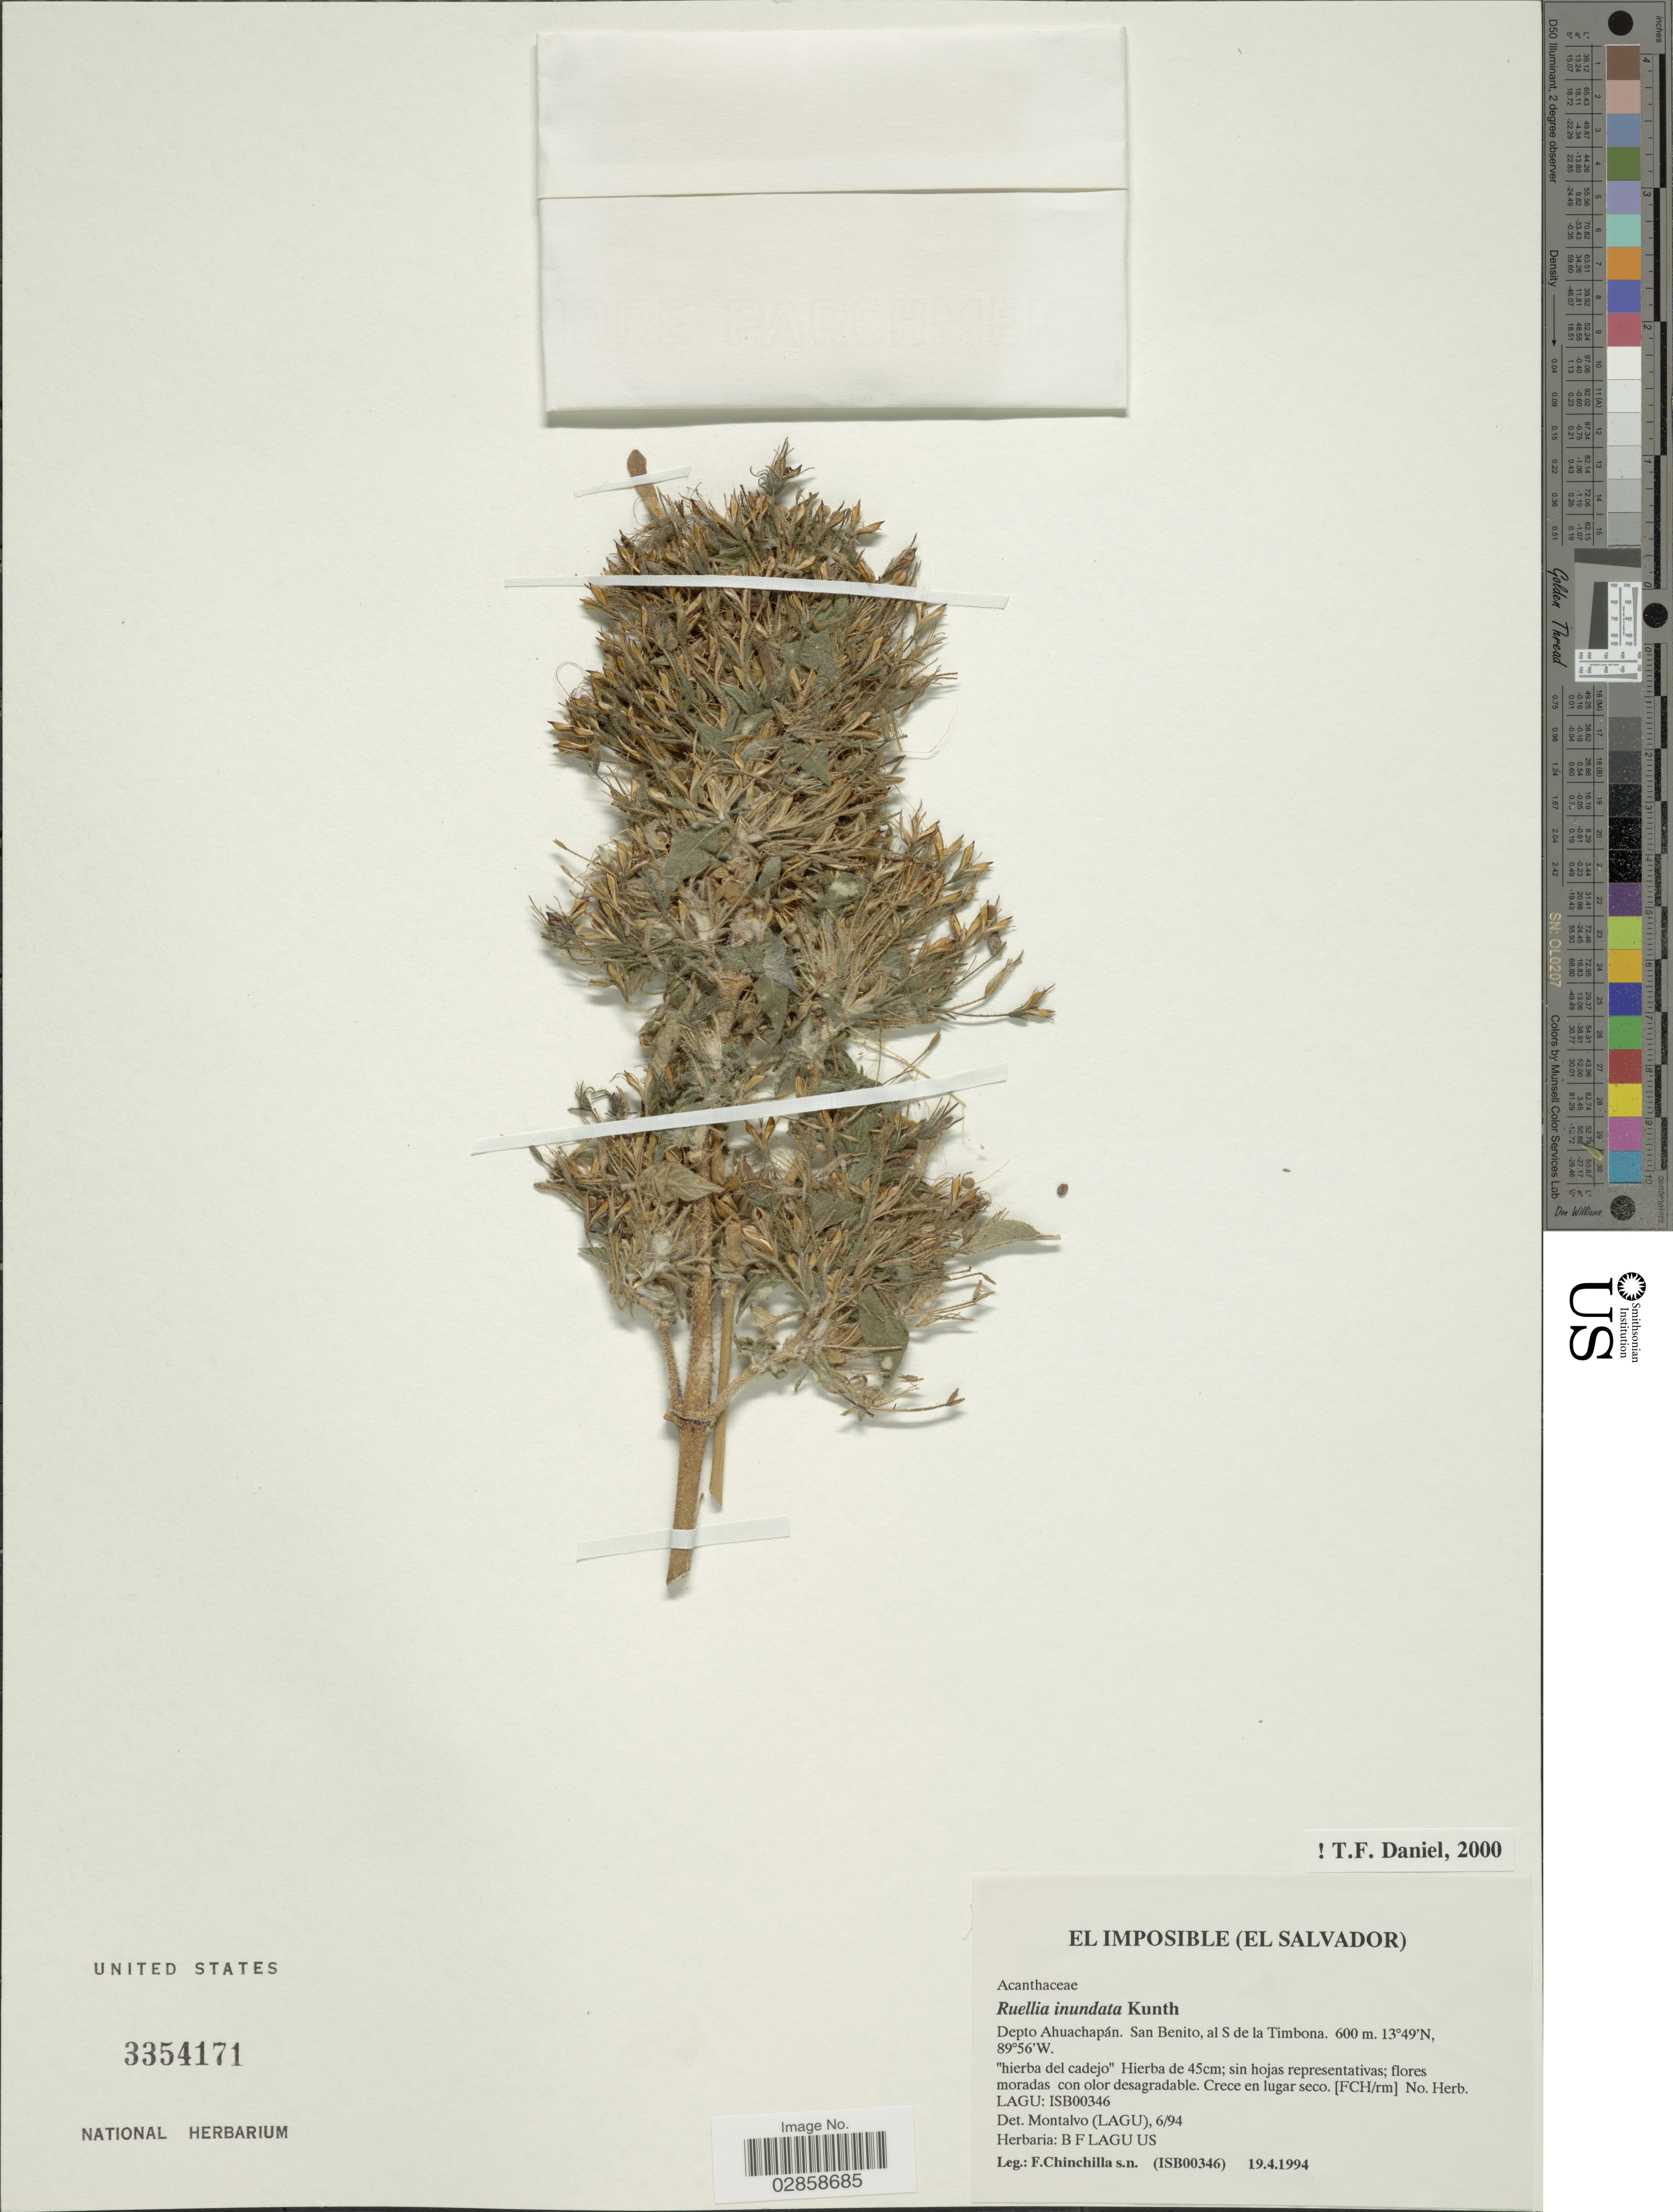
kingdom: Plantae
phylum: Tracheophyta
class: Magnoliopsida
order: Lamiales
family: Acanthaceae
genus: Ruellia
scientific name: Ruellia inundata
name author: Kunth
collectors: F. Chinchilla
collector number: (ISB00346)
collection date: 1994-04-19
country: El Salvador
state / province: Ahuachapan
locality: El Imposible. Depto Ahuachapán. San Benito, al S de la Timbona.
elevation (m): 600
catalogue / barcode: US 354171